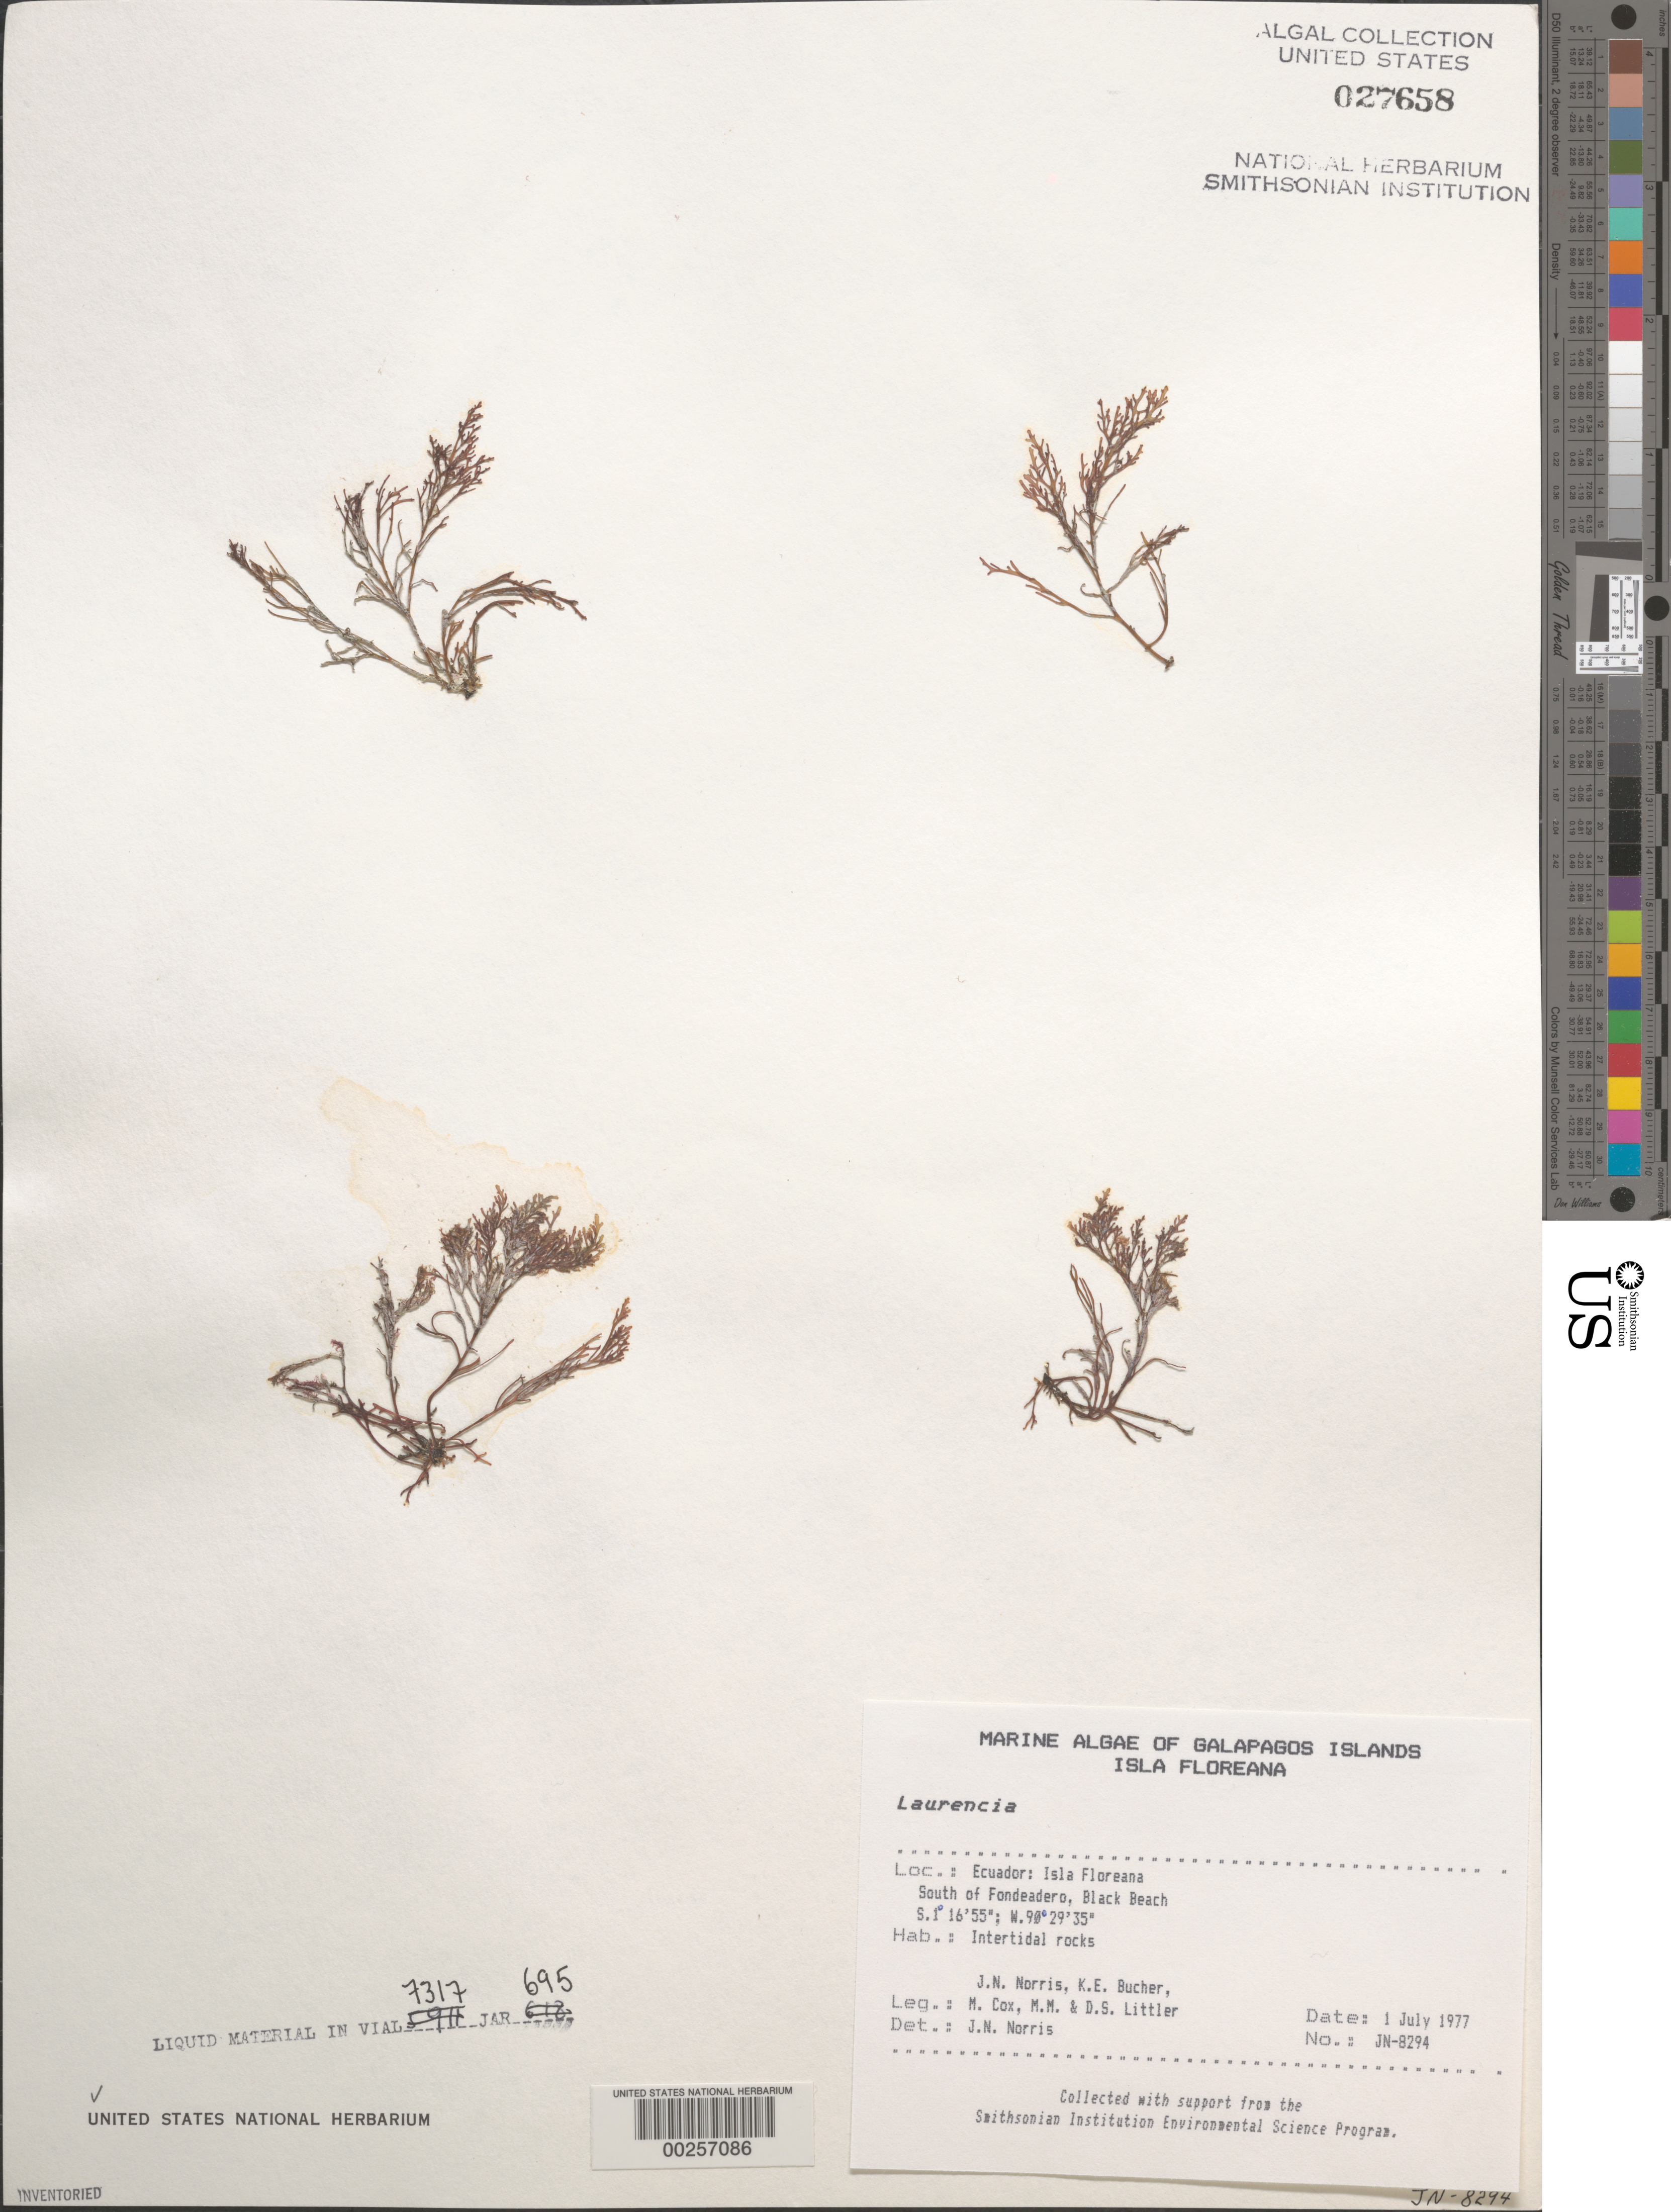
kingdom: Plantae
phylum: Rhodophyta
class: Florideophyceae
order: Ceramiales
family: Rhodomelaceae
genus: Laurencia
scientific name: Laurencia sp.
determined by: Norris, James N.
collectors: J. N. Norris, K. E. Bucher, M. Cox, M. M. Littler & D. S. Littler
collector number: JN-8294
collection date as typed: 01 Jul 1977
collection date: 1977-07-01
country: Ecuador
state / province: Colón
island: Floreana [Charles, Santa Maria]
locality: Black Beach south of Fondeadero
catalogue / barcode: US 27658